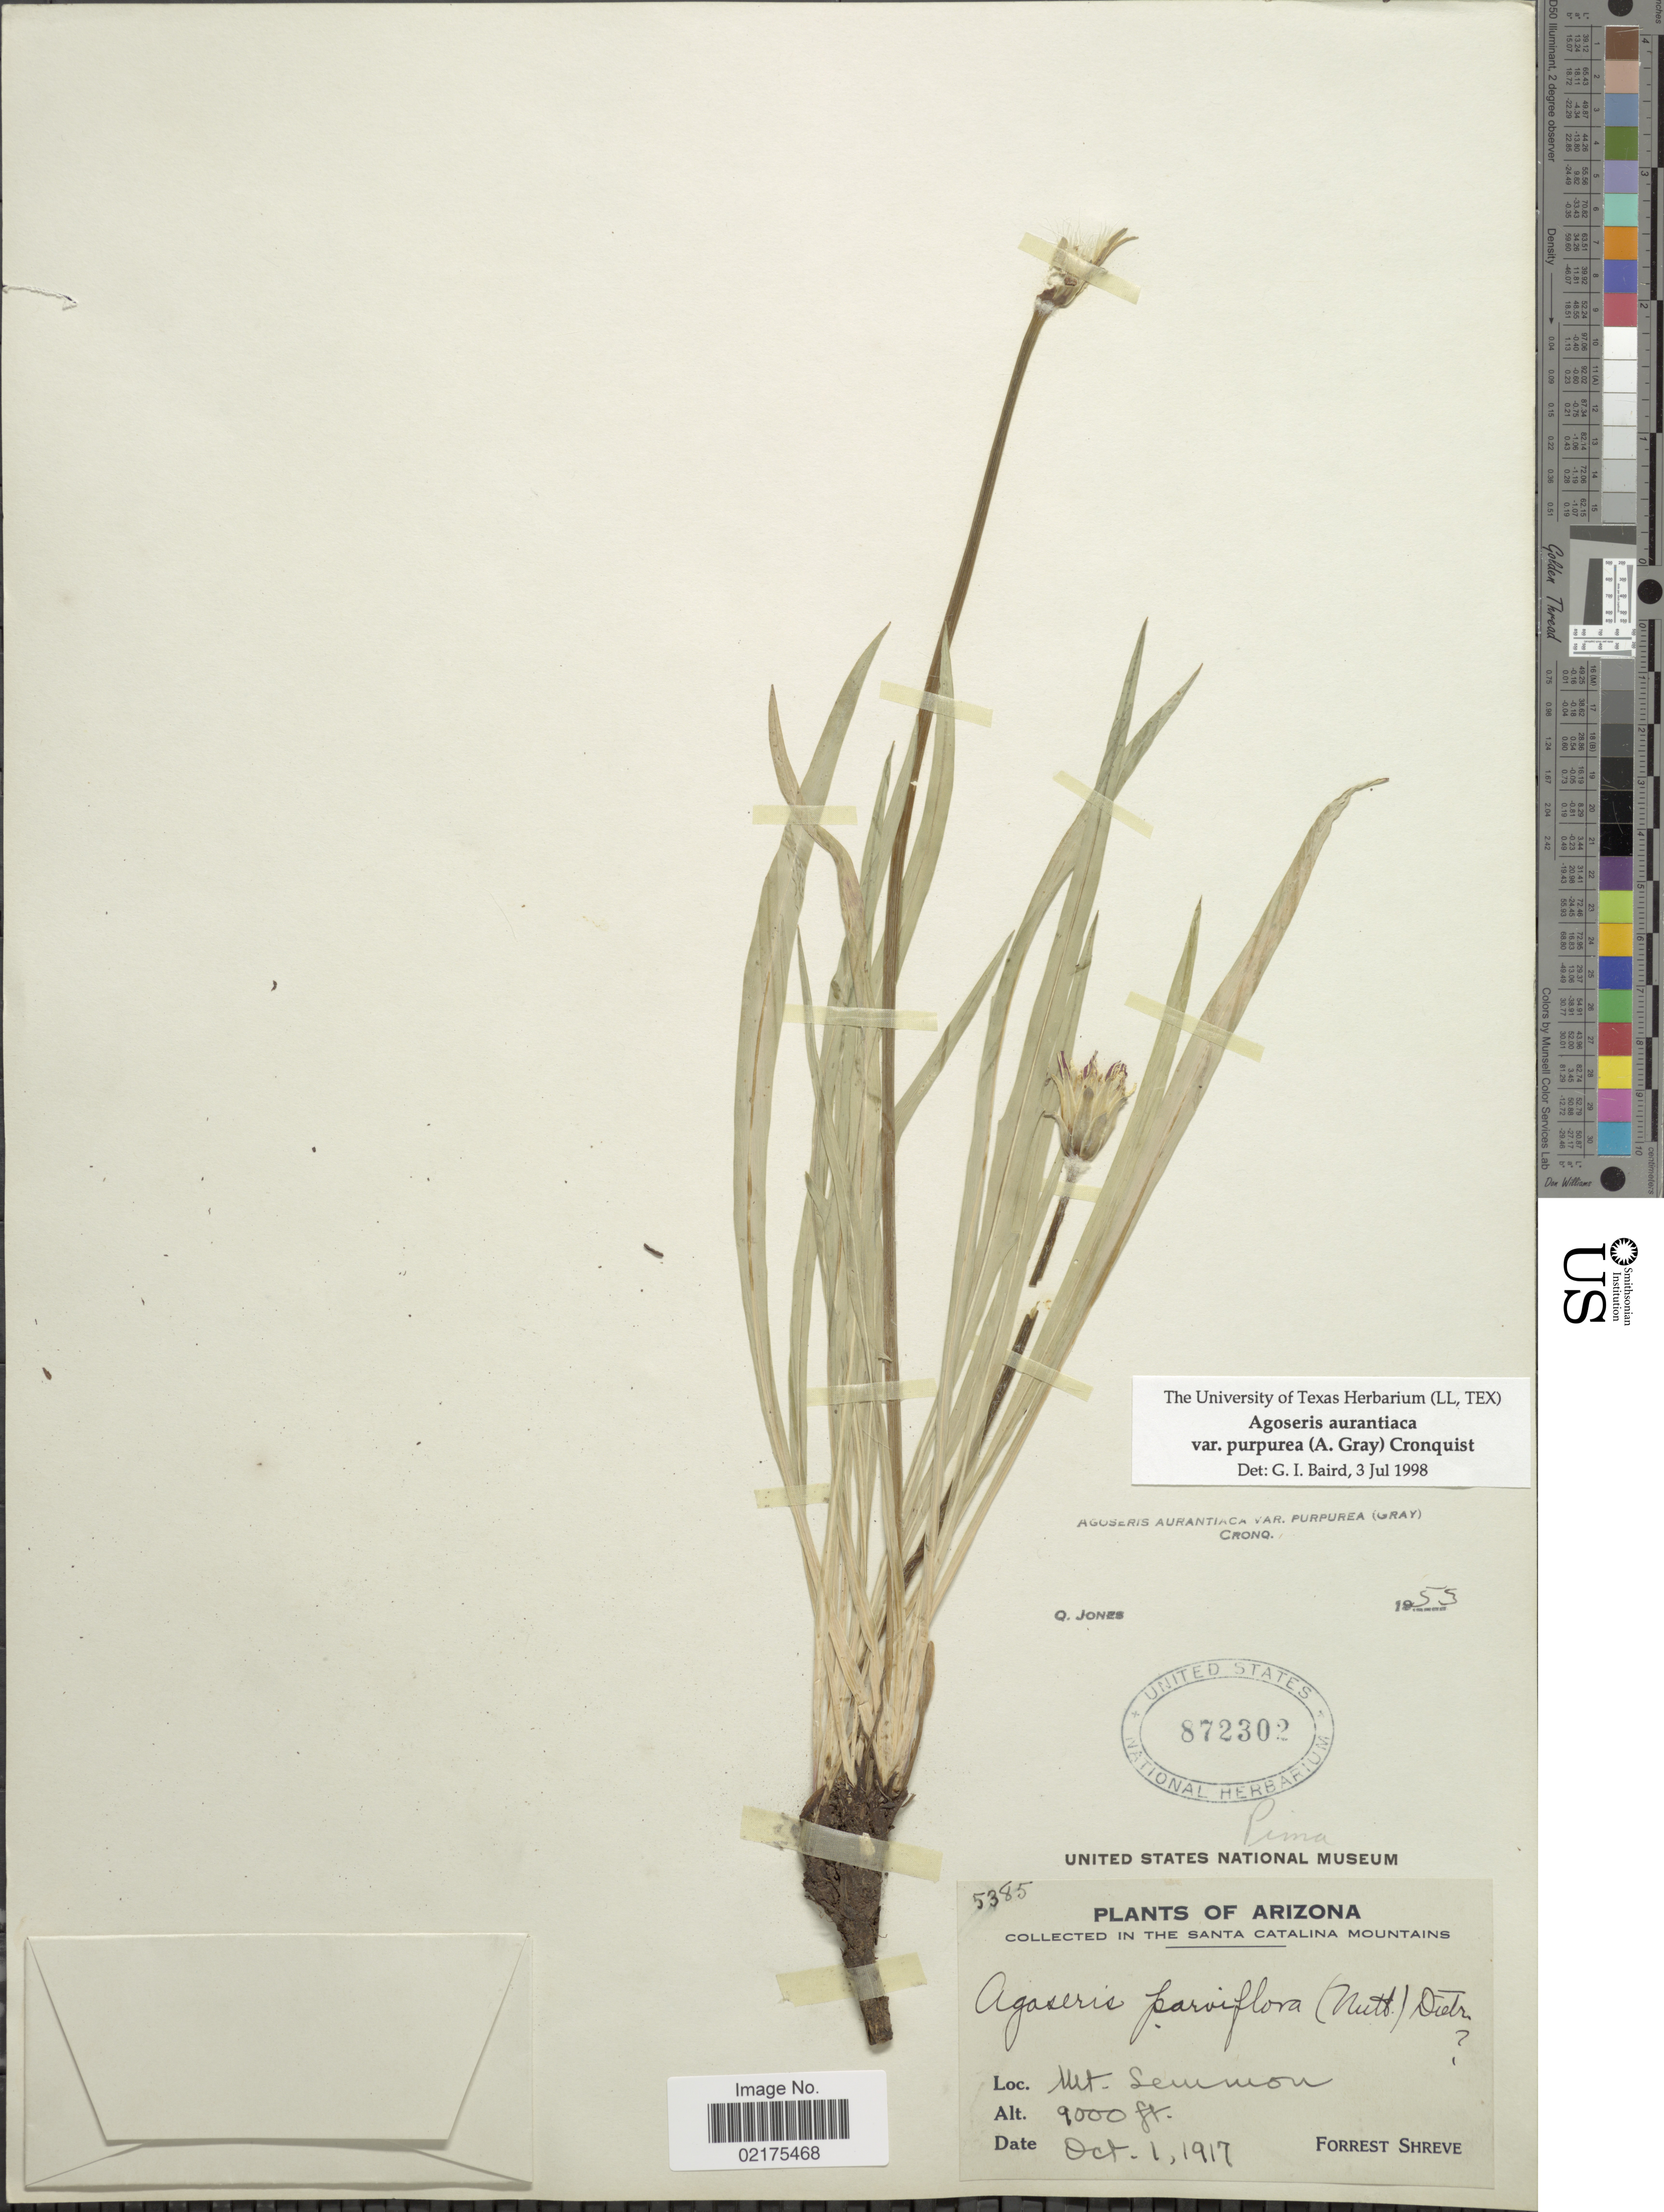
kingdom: Plantae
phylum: Tracheophyta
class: Magnoliopsida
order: Asterales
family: Asteraceae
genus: Agoseris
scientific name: Agoseris aurantiaca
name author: (Hook.) Greene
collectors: F. Shreve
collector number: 5385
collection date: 1917-10-01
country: United States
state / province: Arizona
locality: Santa Catalina Mountains, Mt Lemmon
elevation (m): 2743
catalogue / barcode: US 872302